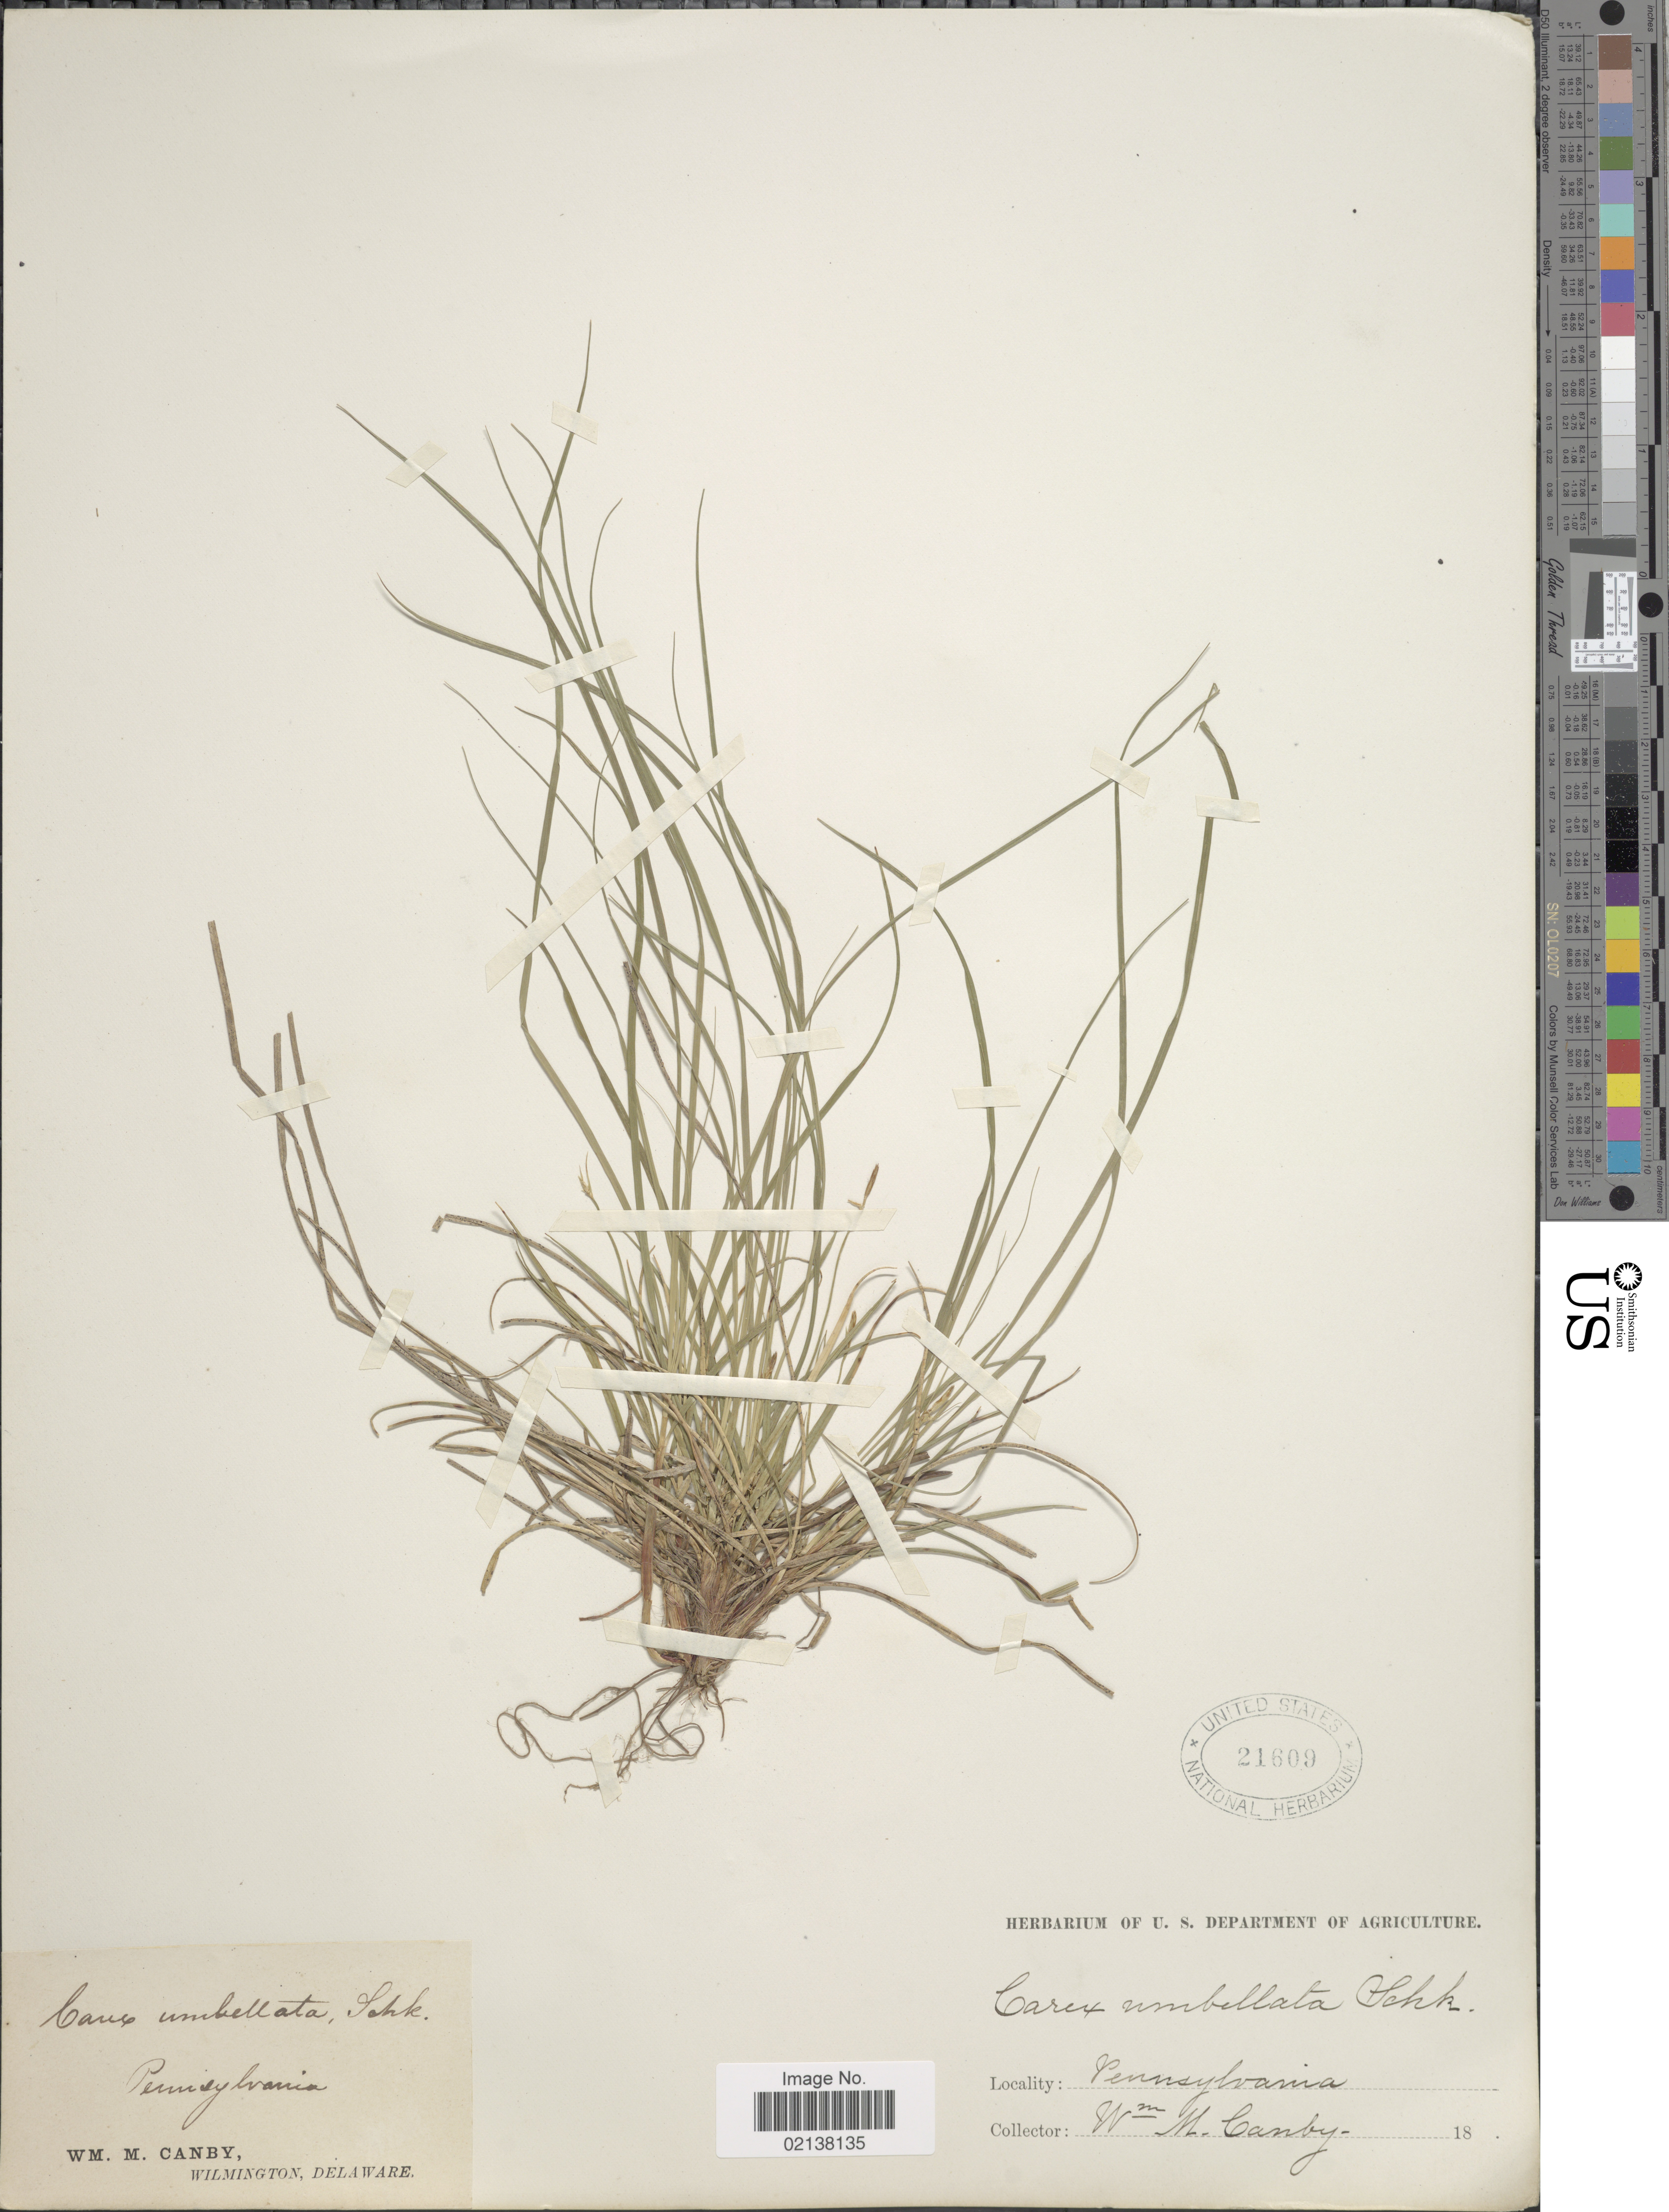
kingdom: Plantae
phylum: Tracheophyta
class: Liliopsida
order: Poales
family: Cyperaceae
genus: Carex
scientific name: Carex umbellata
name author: Schkuhr ex Willd.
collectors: W. M. Canby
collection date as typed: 18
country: United States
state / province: Pennsylvania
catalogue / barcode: US 21609